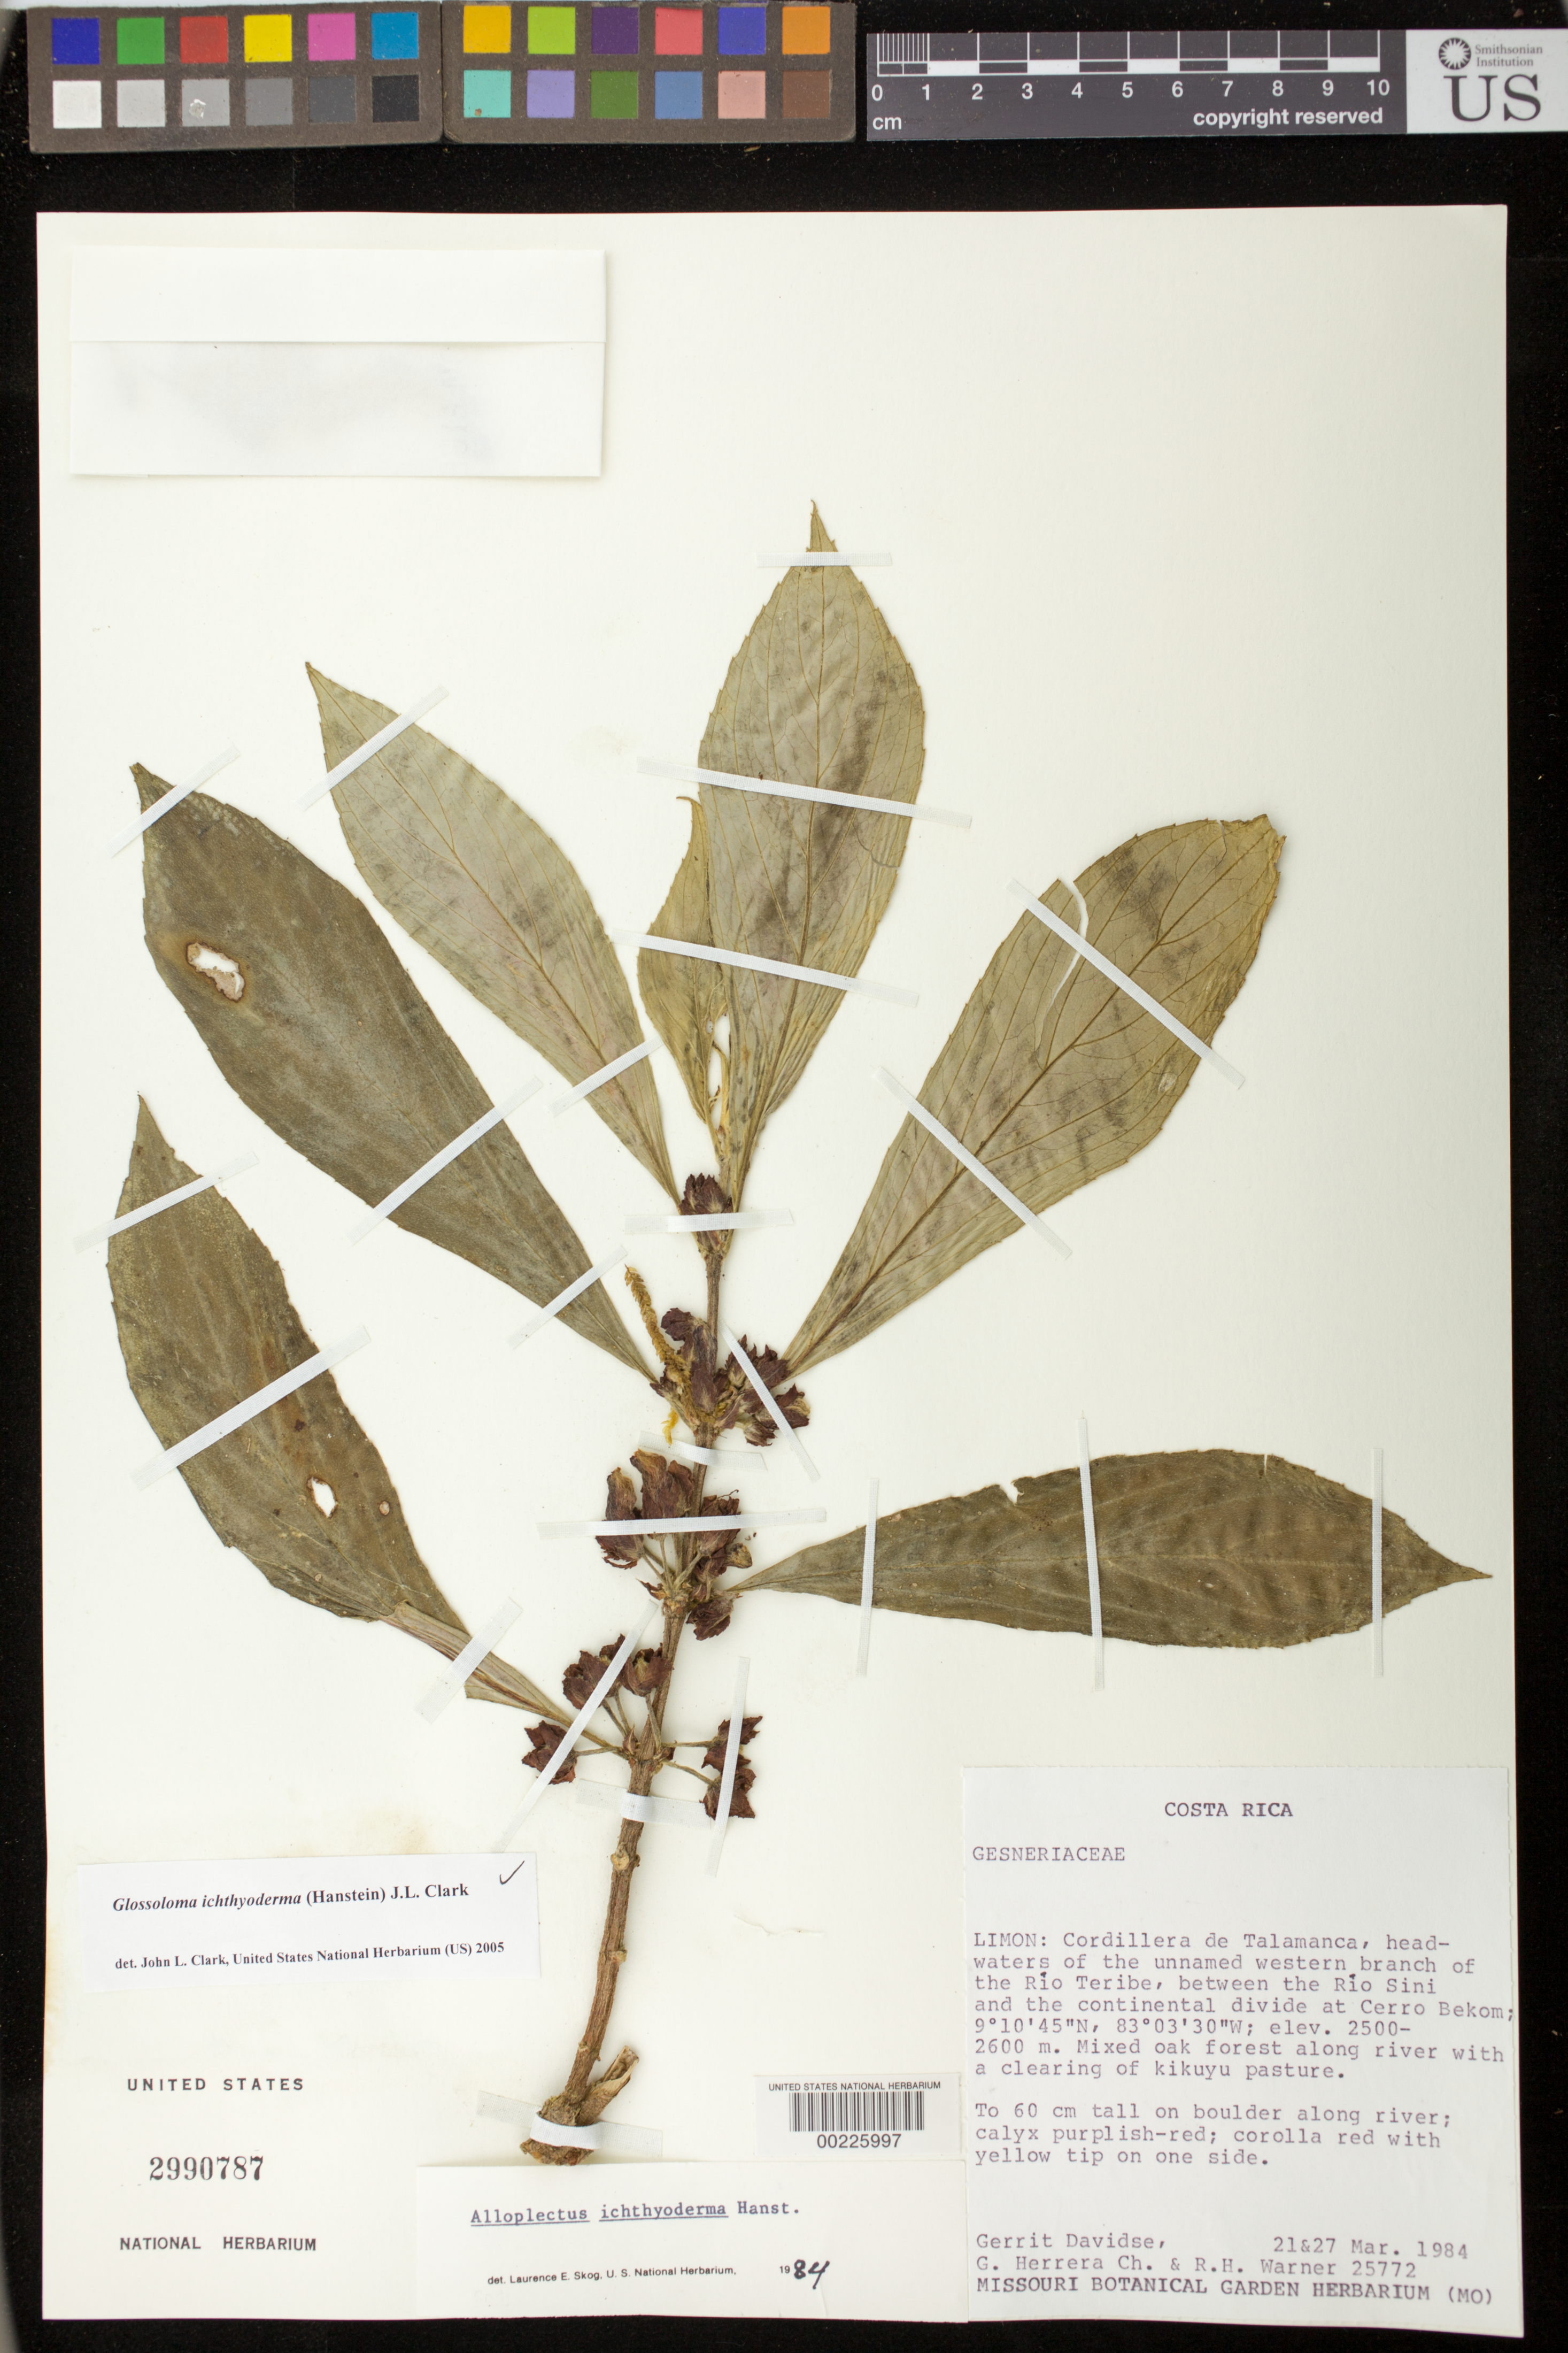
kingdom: Plantae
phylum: Tracheophyta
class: Magnoliopsida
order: Lamiales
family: Gesneriaceae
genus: Glossoloma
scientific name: Glossoloma ichthyoderma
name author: (Hanst.) J.L. Clark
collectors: G. Davidse, G. Herrera & R. H. Warner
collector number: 25772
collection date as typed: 21-27 Mar 1984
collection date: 1984-03-21/1984-03-27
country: Costa Rica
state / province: Limón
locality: Cordillera de Talamanca, headwaters of unnamed western branch of Rio Teribe, between Rio Sini & continental divide at Cerro Beko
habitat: Mixed oak forest along river with a clearing of kikuyu pasture; on boulder along river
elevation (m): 2500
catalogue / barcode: US 2990787